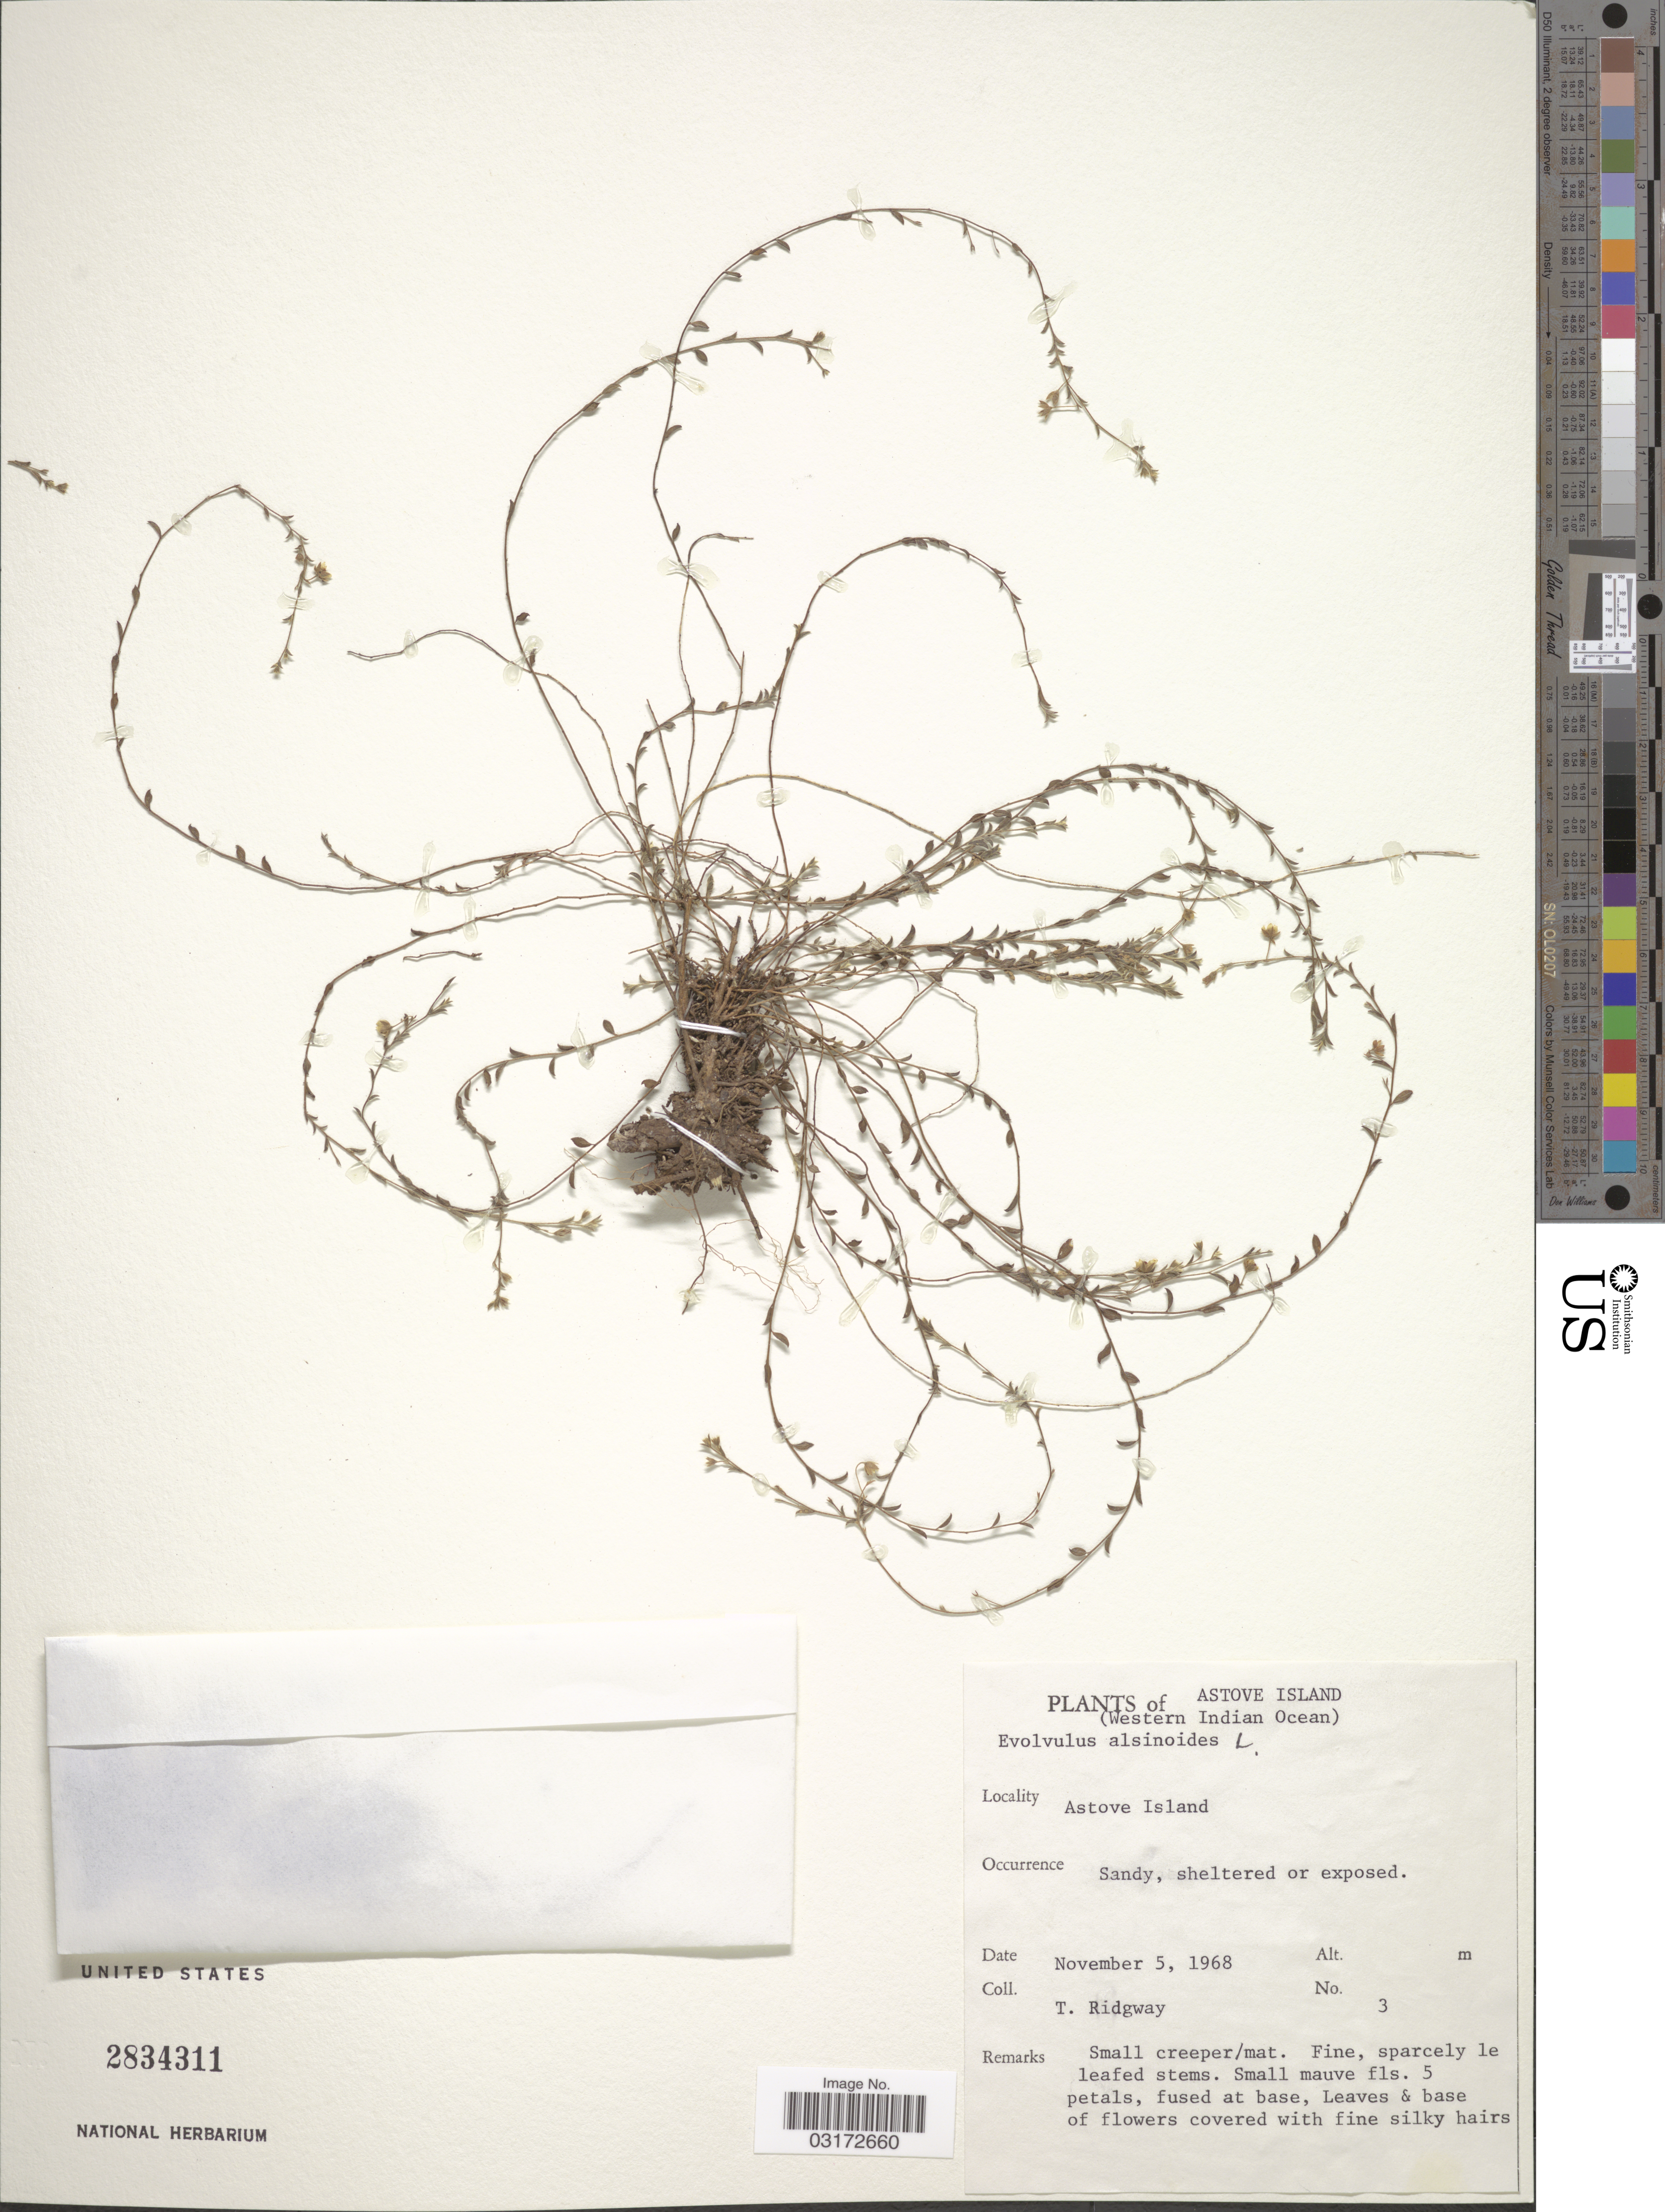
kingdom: Plantae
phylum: Tracheophyta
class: Magnoliopsida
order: Solanales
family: Convolvulaceae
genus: Evolvulus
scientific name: Evolvulus alsinoides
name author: (L.) L.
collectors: T. Ridgway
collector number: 3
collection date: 1968-11-05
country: Seychelles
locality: Astove Island (Western Indian Ocean). Astove Island.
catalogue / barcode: US 2834311